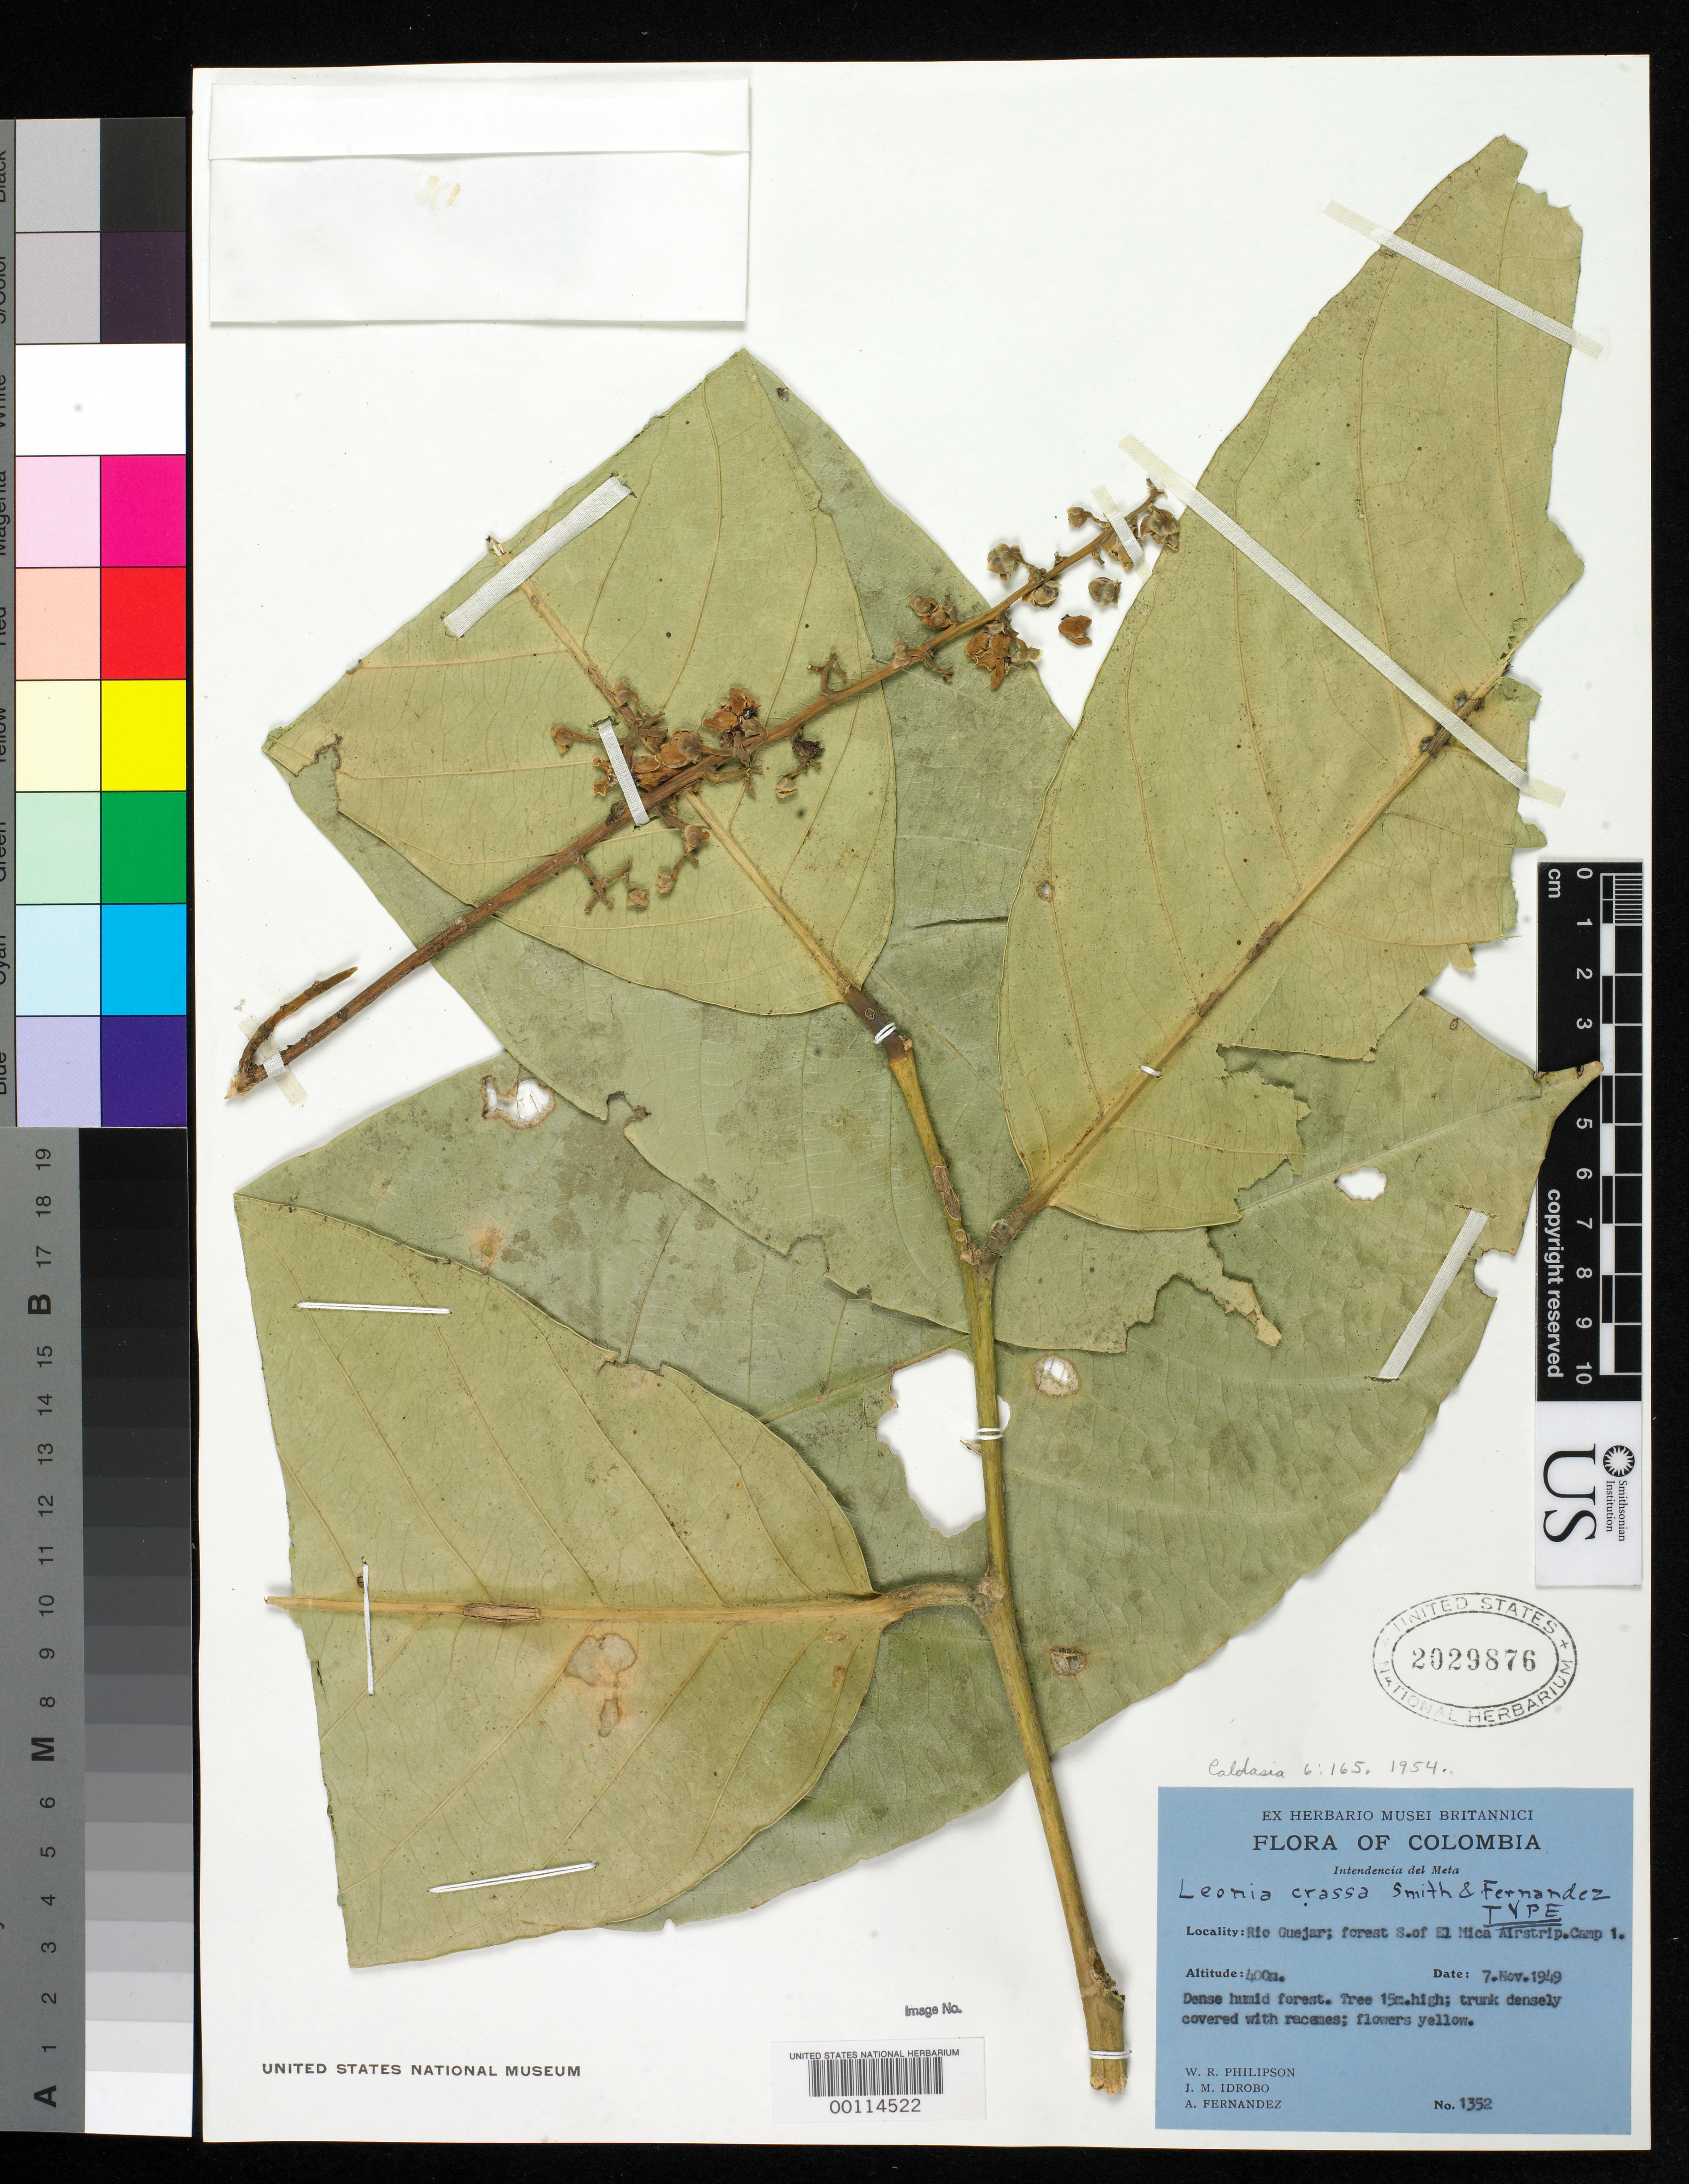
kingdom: Plantae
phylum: Tracheophyta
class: Magnoliopsida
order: Malpighiales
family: Violaceae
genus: Leonia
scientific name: Leonia crassa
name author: L.B. Sm. & A. Fernández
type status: Holotype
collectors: W. R. Philipson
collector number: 1352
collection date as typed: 07 Nov 1949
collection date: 1949-11-07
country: Colombia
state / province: Meta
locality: Rio Guejar, S of El Mica Airstrip.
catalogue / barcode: US 2029876